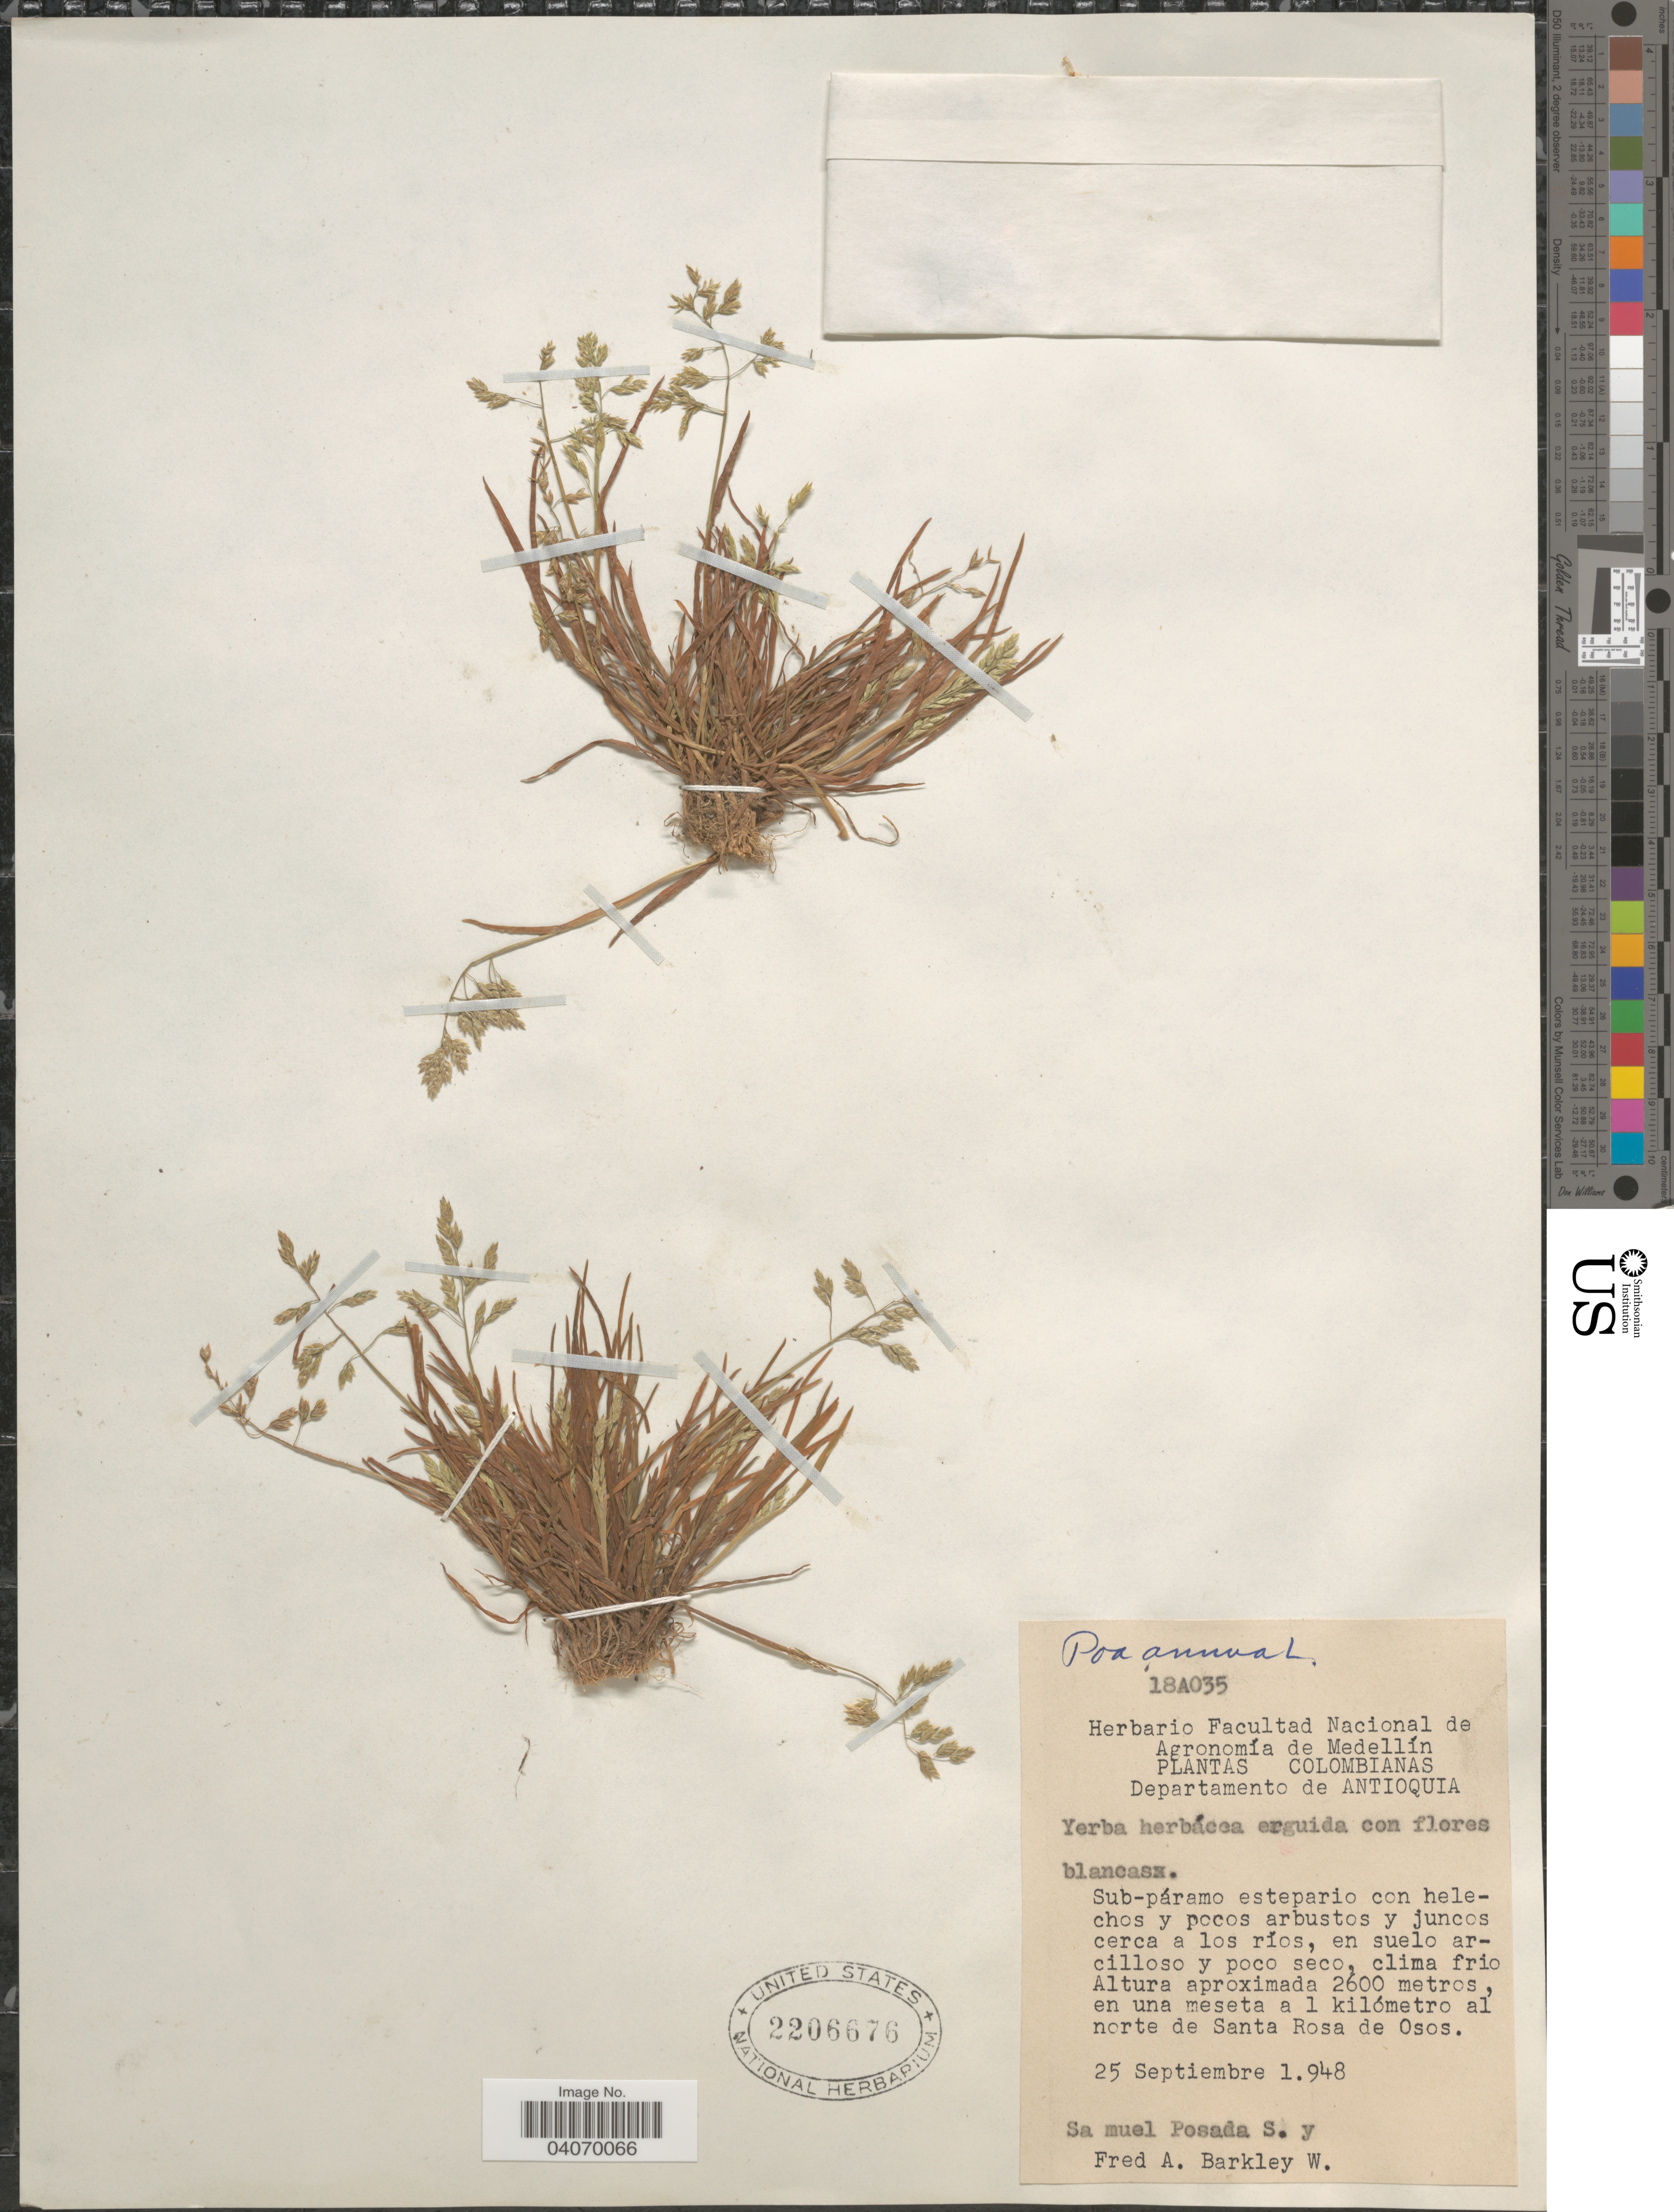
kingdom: Plantae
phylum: Tracheophyta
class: Liliopsida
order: Poales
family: Poaceae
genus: Poa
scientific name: Poa annua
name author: L.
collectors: S. Posada S. & F. Barkley W.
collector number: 18A035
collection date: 1948-09-25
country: Colombia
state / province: Antioquia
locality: Departamento de Antioquia. en una meseta a 1 kilómetro al norte de Santa Rosa de Osos.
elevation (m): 2600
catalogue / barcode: US 2206676